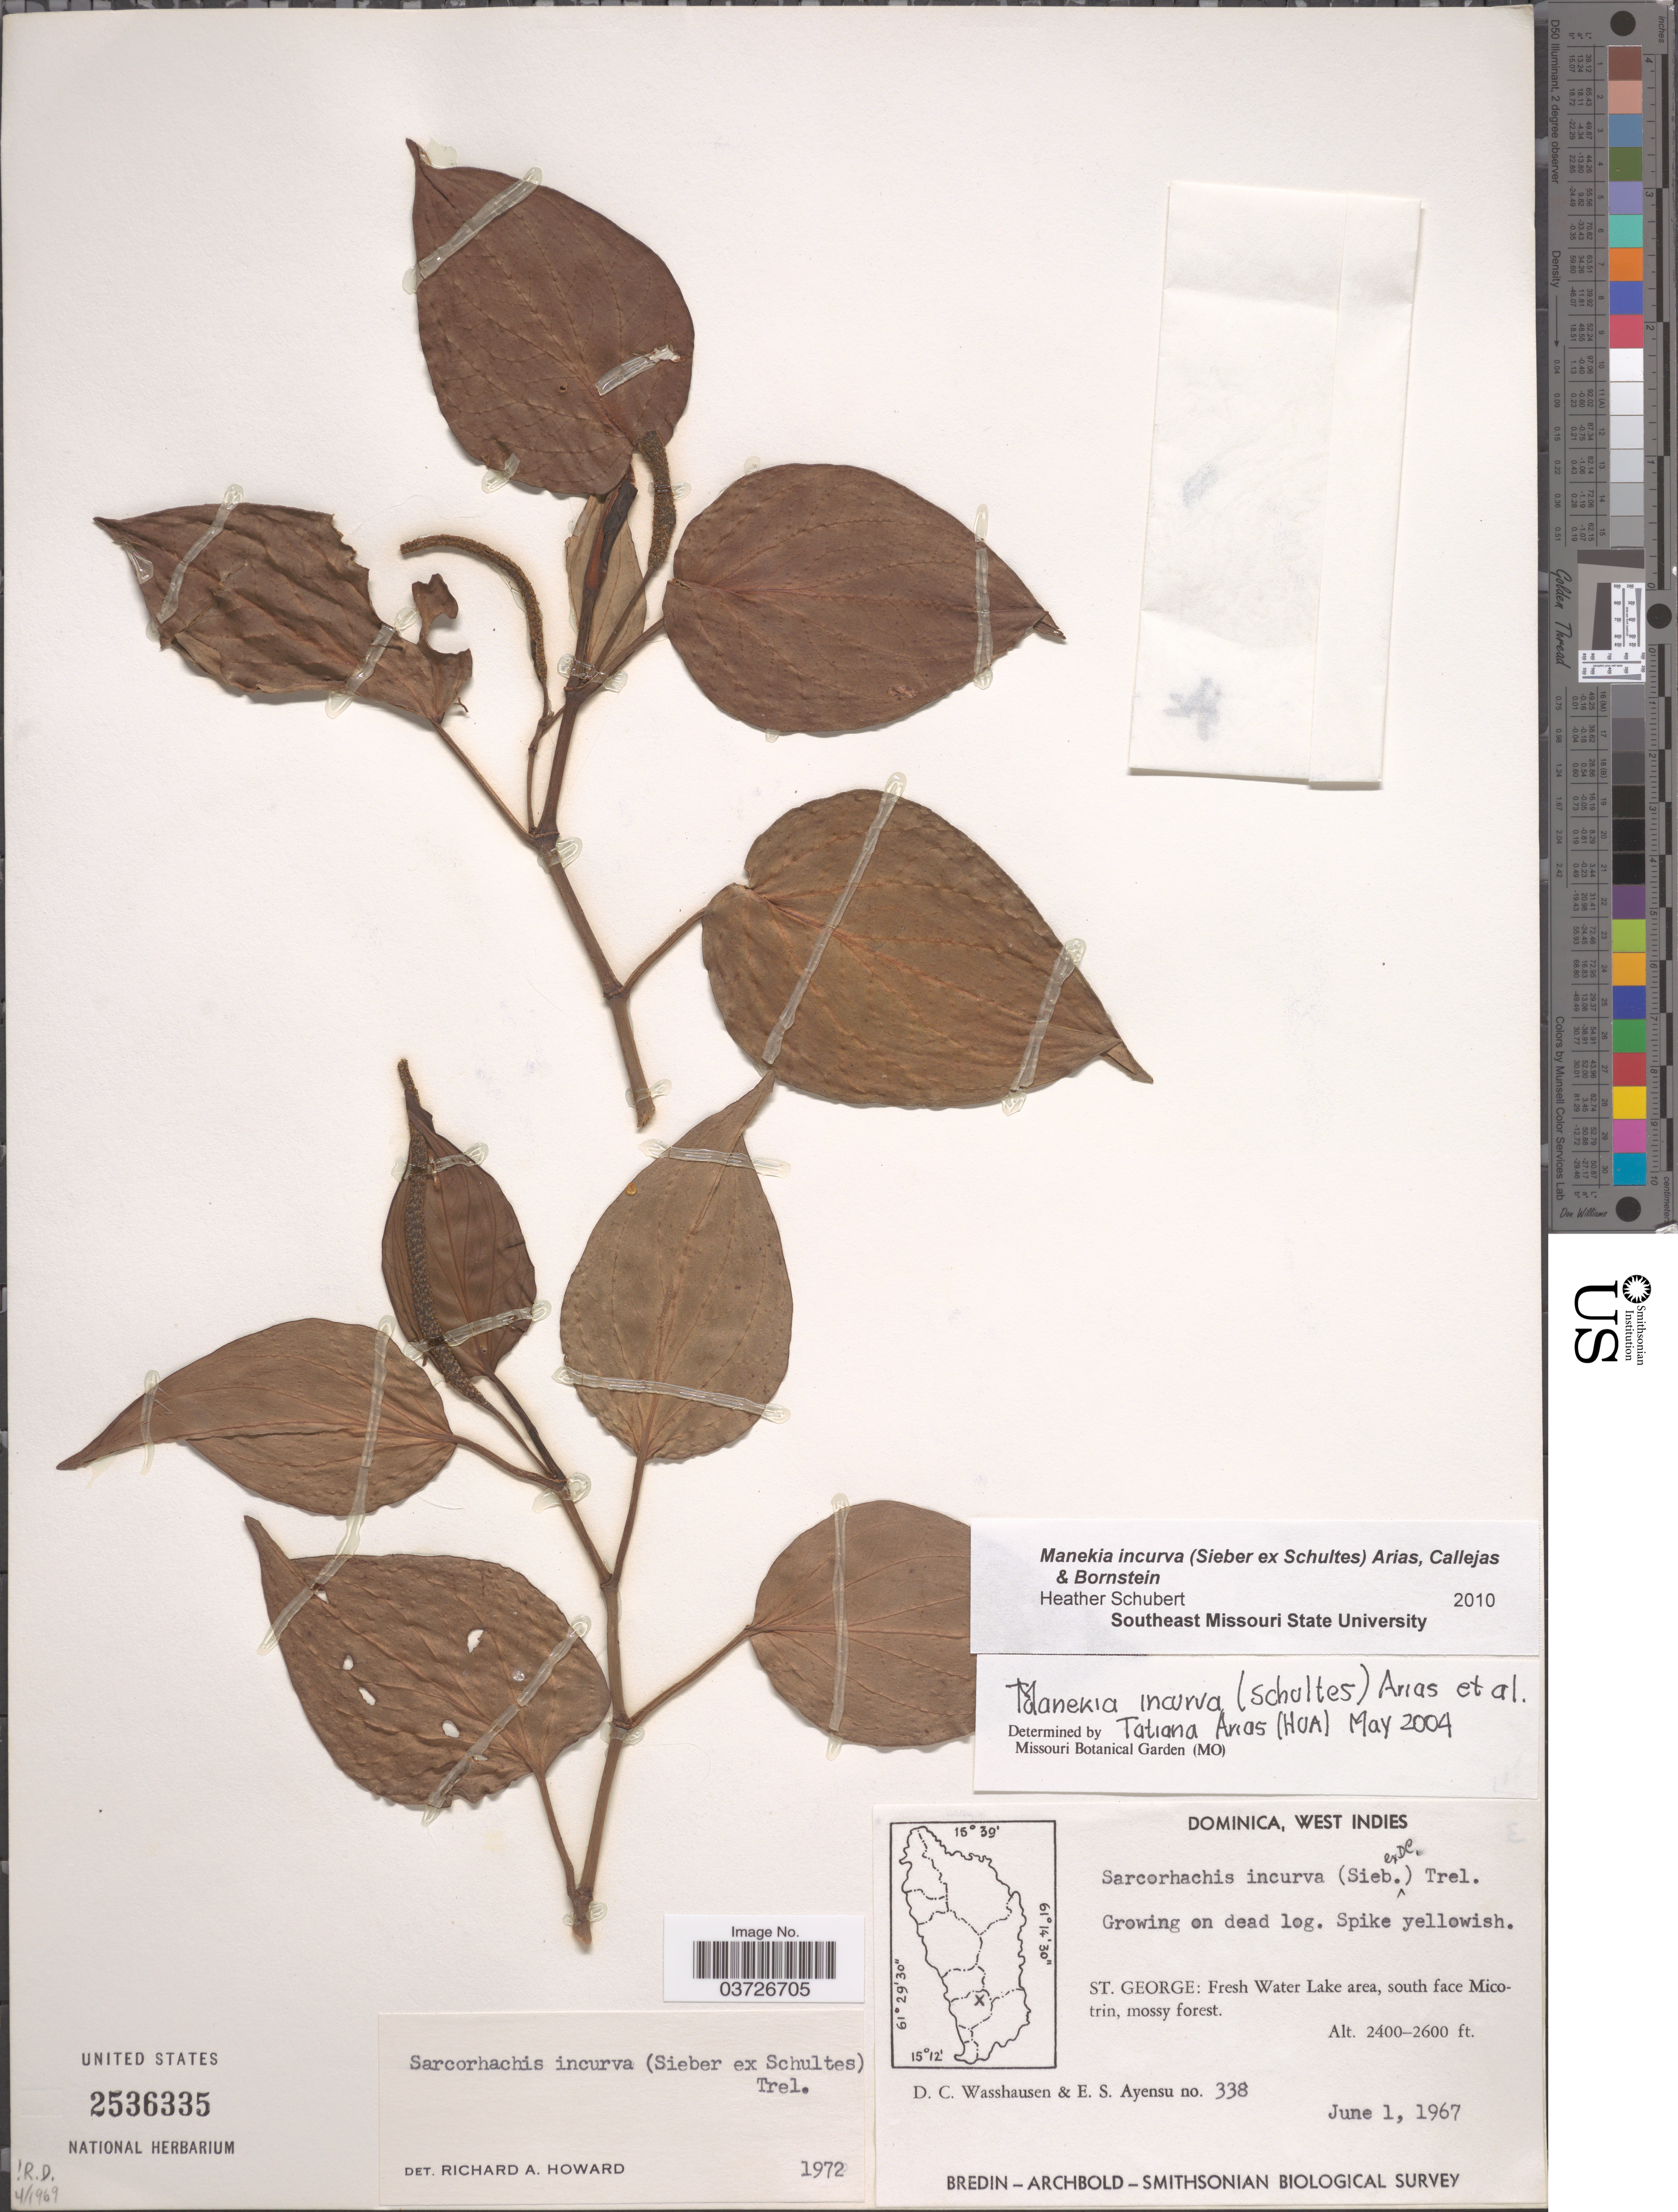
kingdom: Plantae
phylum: Tracheophyta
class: Magnoliopsida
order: Piperales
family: Piperaceae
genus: Manekia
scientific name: Manekia incurva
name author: (Sieber ex Schult.) T. Arias et al.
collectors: D. C. Wasshausen & E. S. Ayensu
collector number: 338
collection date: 1967-06-01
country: Dominica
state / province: St. George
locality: Fresh Water Lake area, south face Micotrin, mossy forest.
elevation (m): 732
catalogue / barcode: US 2536335